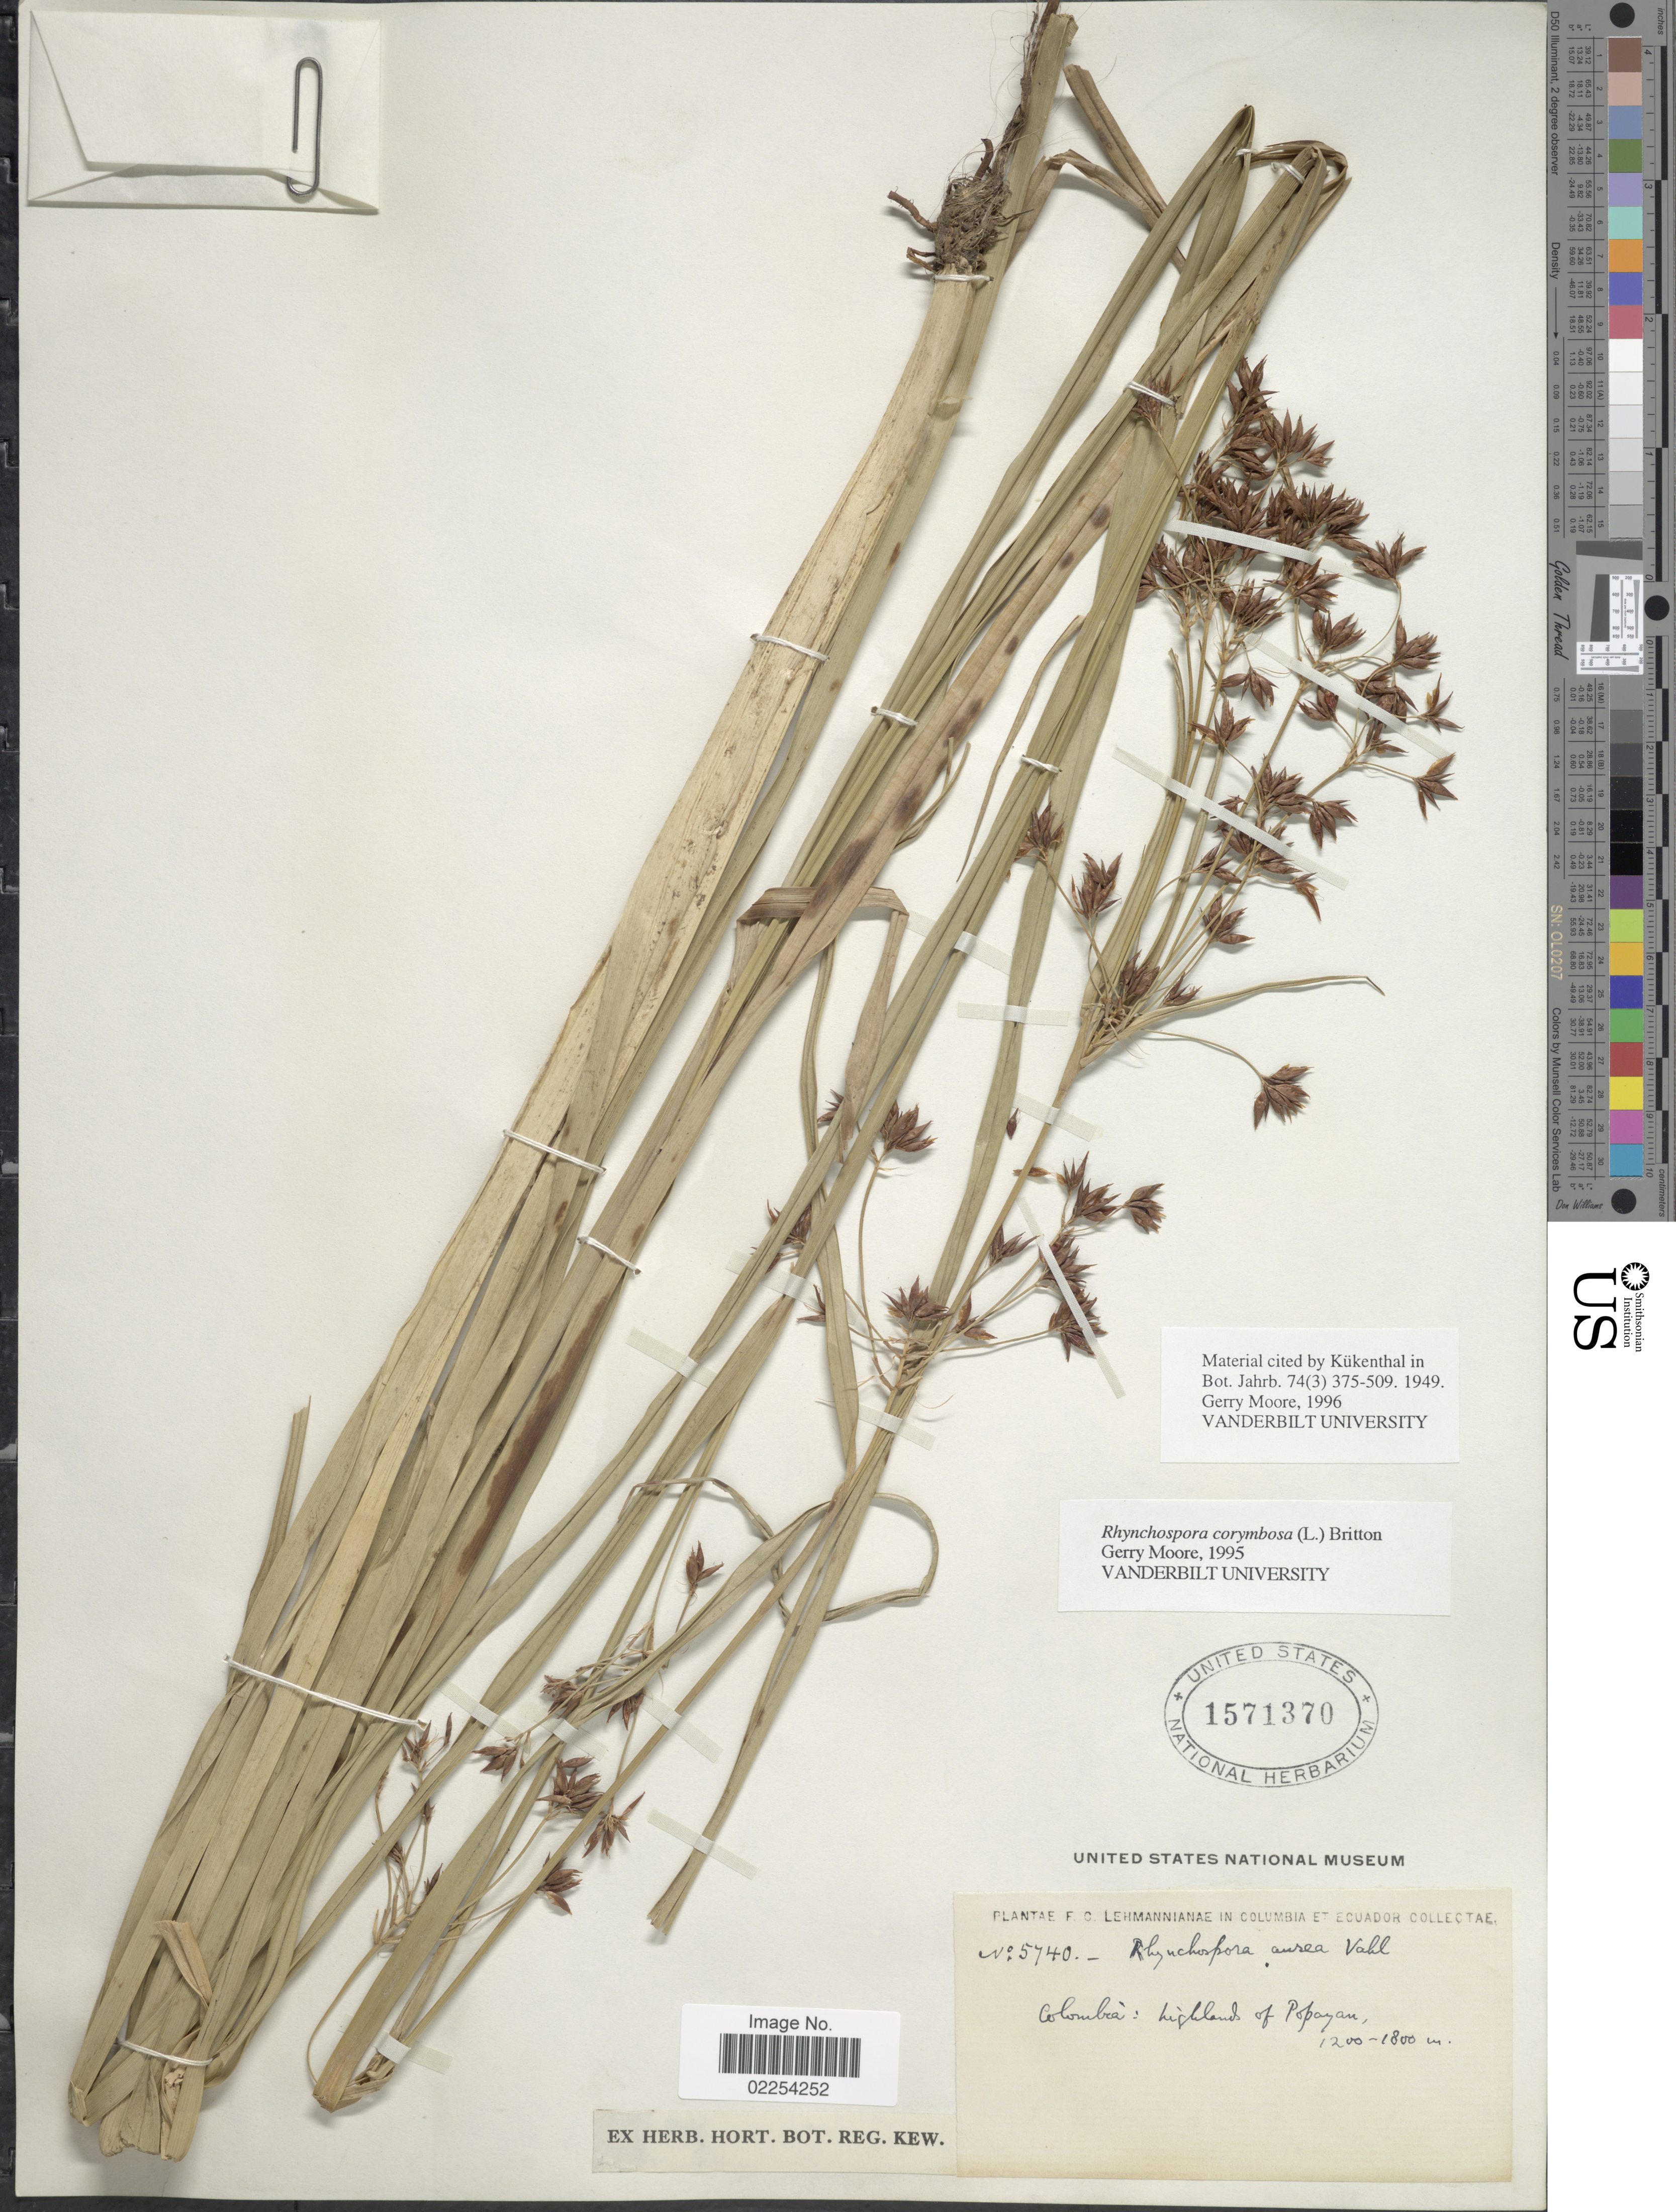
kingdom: Plantae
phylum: Tracheophyta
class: Liliopsida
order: Poales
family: Cyperaceae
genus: Rhynchospora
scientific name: Rhynchospora corymbosa var. asperula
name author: (Nees) Kük.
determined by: Weber, P., (ICN), Universidade Federal do Rio Grande do Sul (BRAZIL)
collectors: F. C. Lehmann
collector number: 5740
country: Colombia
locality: Colombia: highlands of Popayan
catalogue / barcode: US 1571370